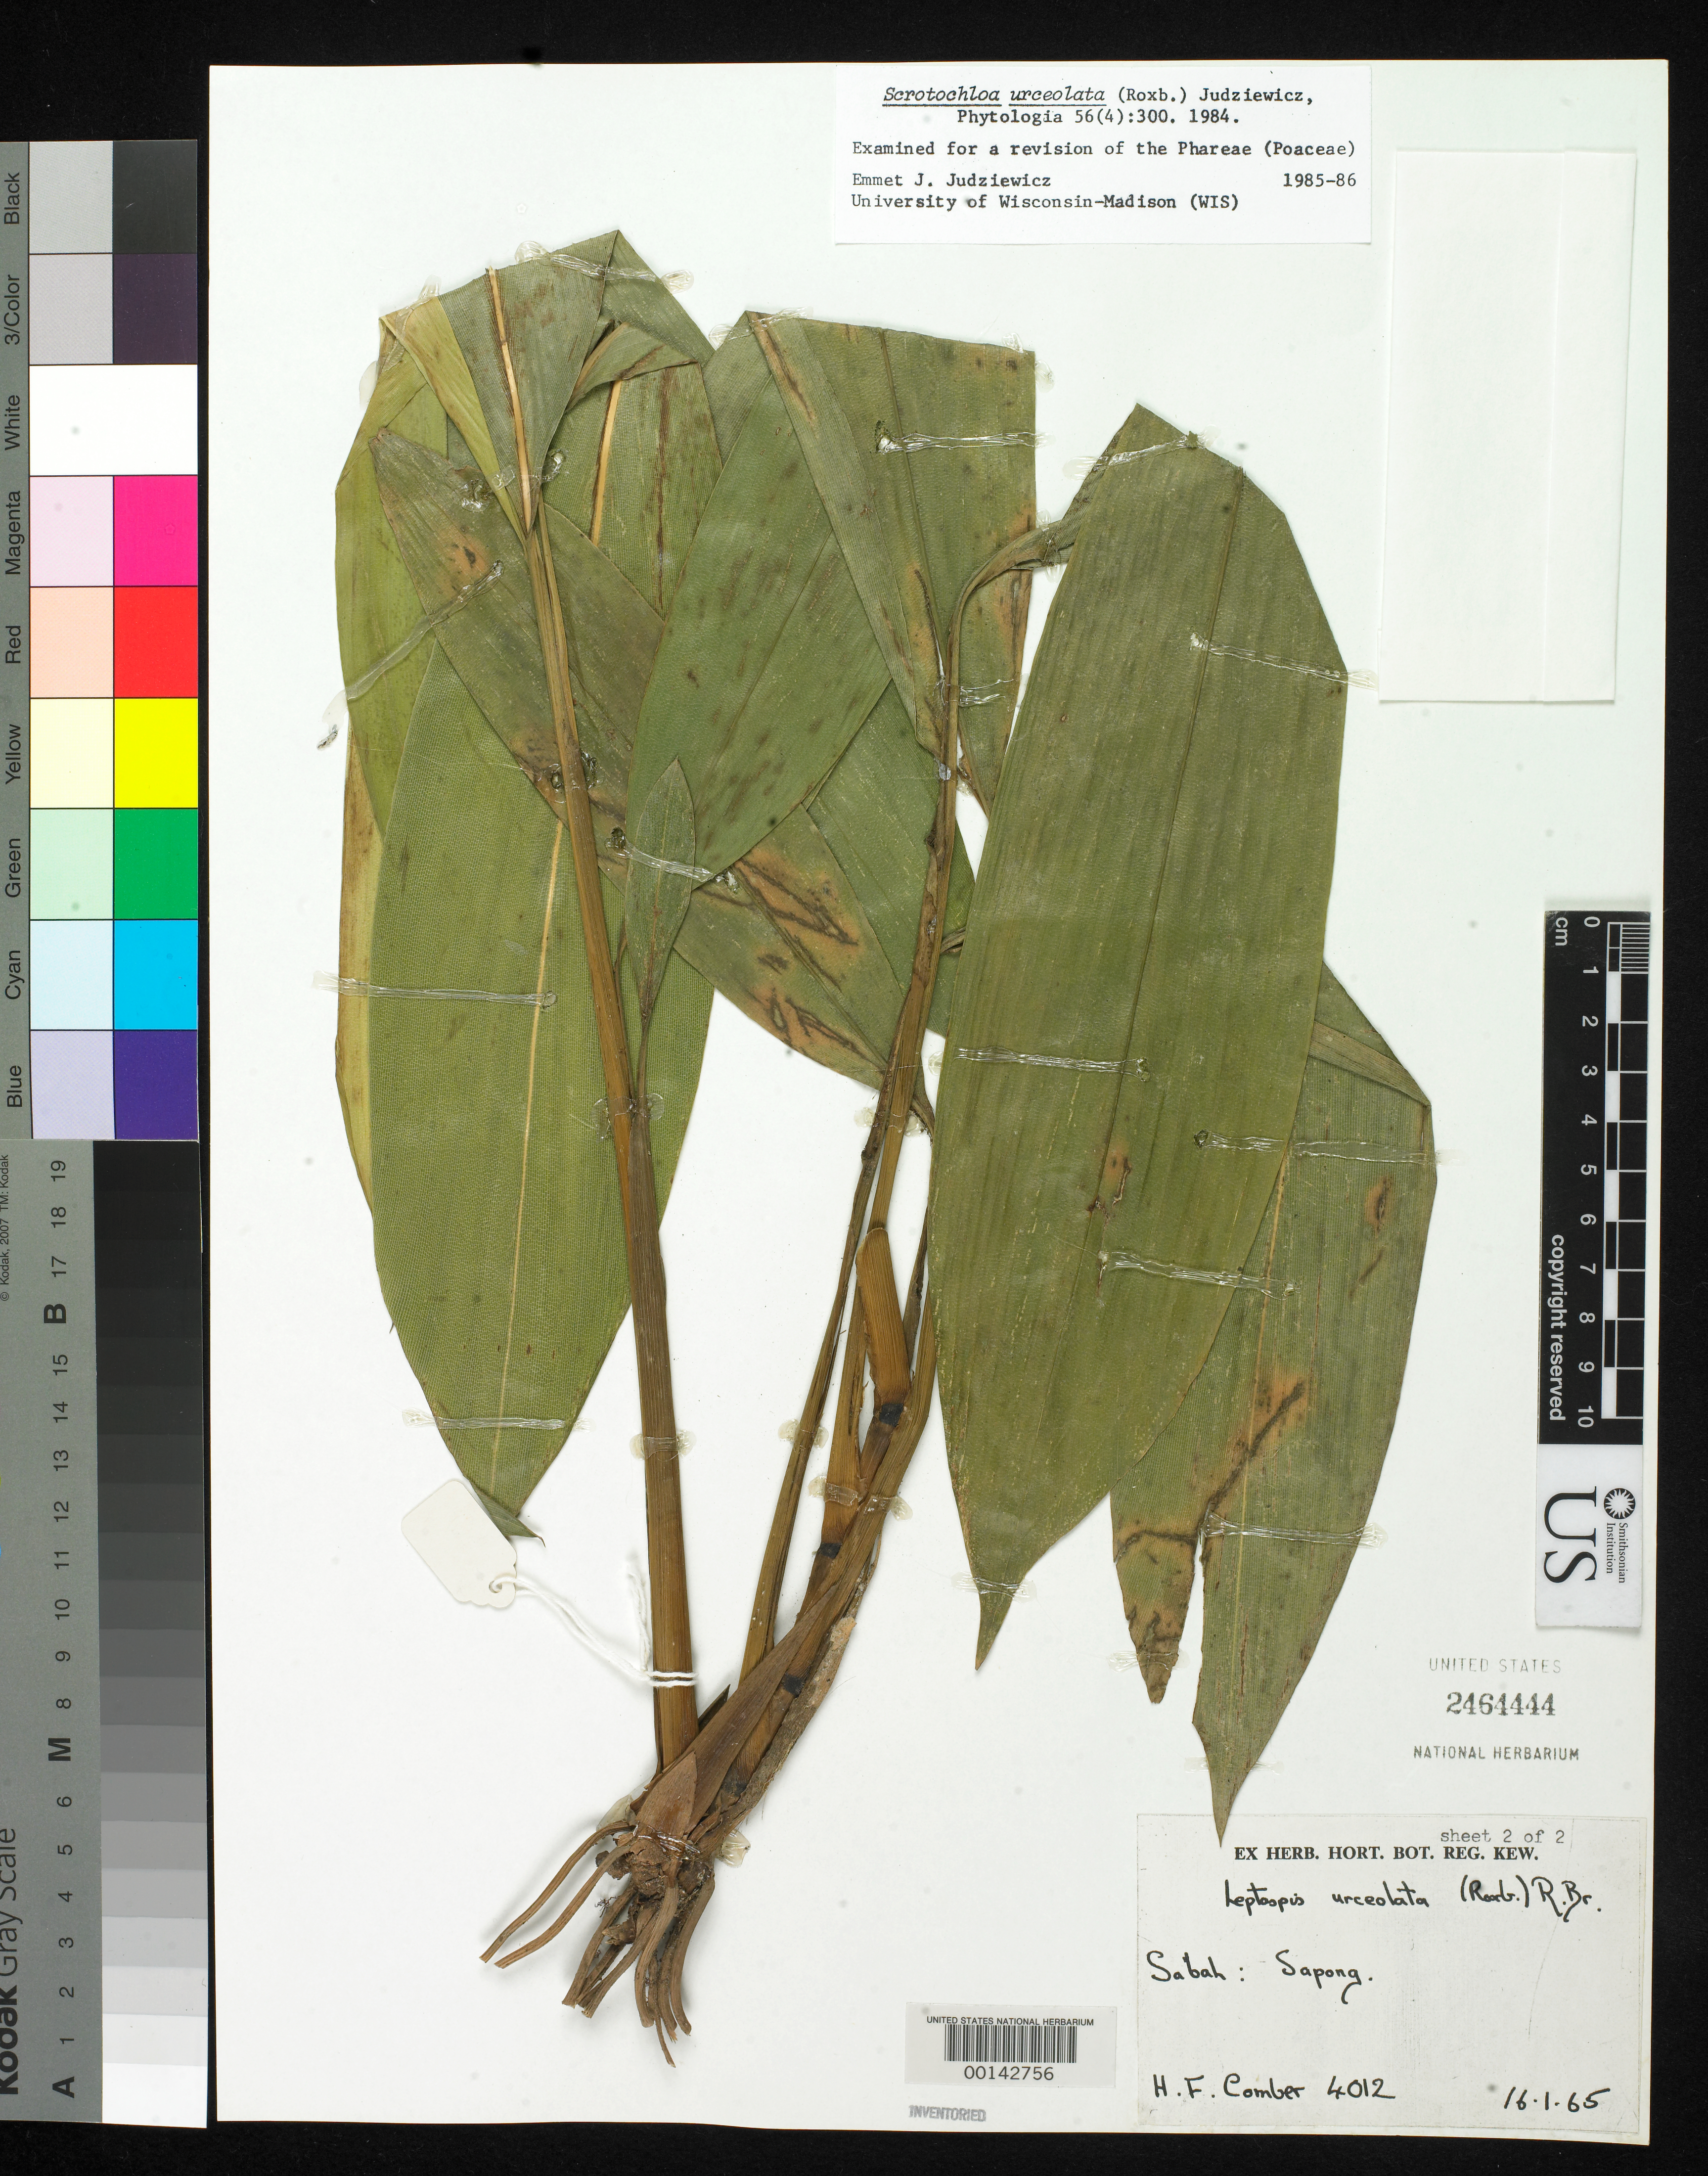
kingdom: Plantae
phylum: Tracheophyta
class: Liliopsida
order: Poales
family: Poaceae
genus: Scrotochloa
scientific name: Scrotochloa urceolata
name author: (Roxb.) Judz.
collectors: H. Comber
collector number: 4012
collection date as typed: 16 Jan 1965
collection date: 1965-01-16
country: Malaysia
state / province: Sabah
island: Borneo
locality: Sapong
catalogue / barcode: US 2464444